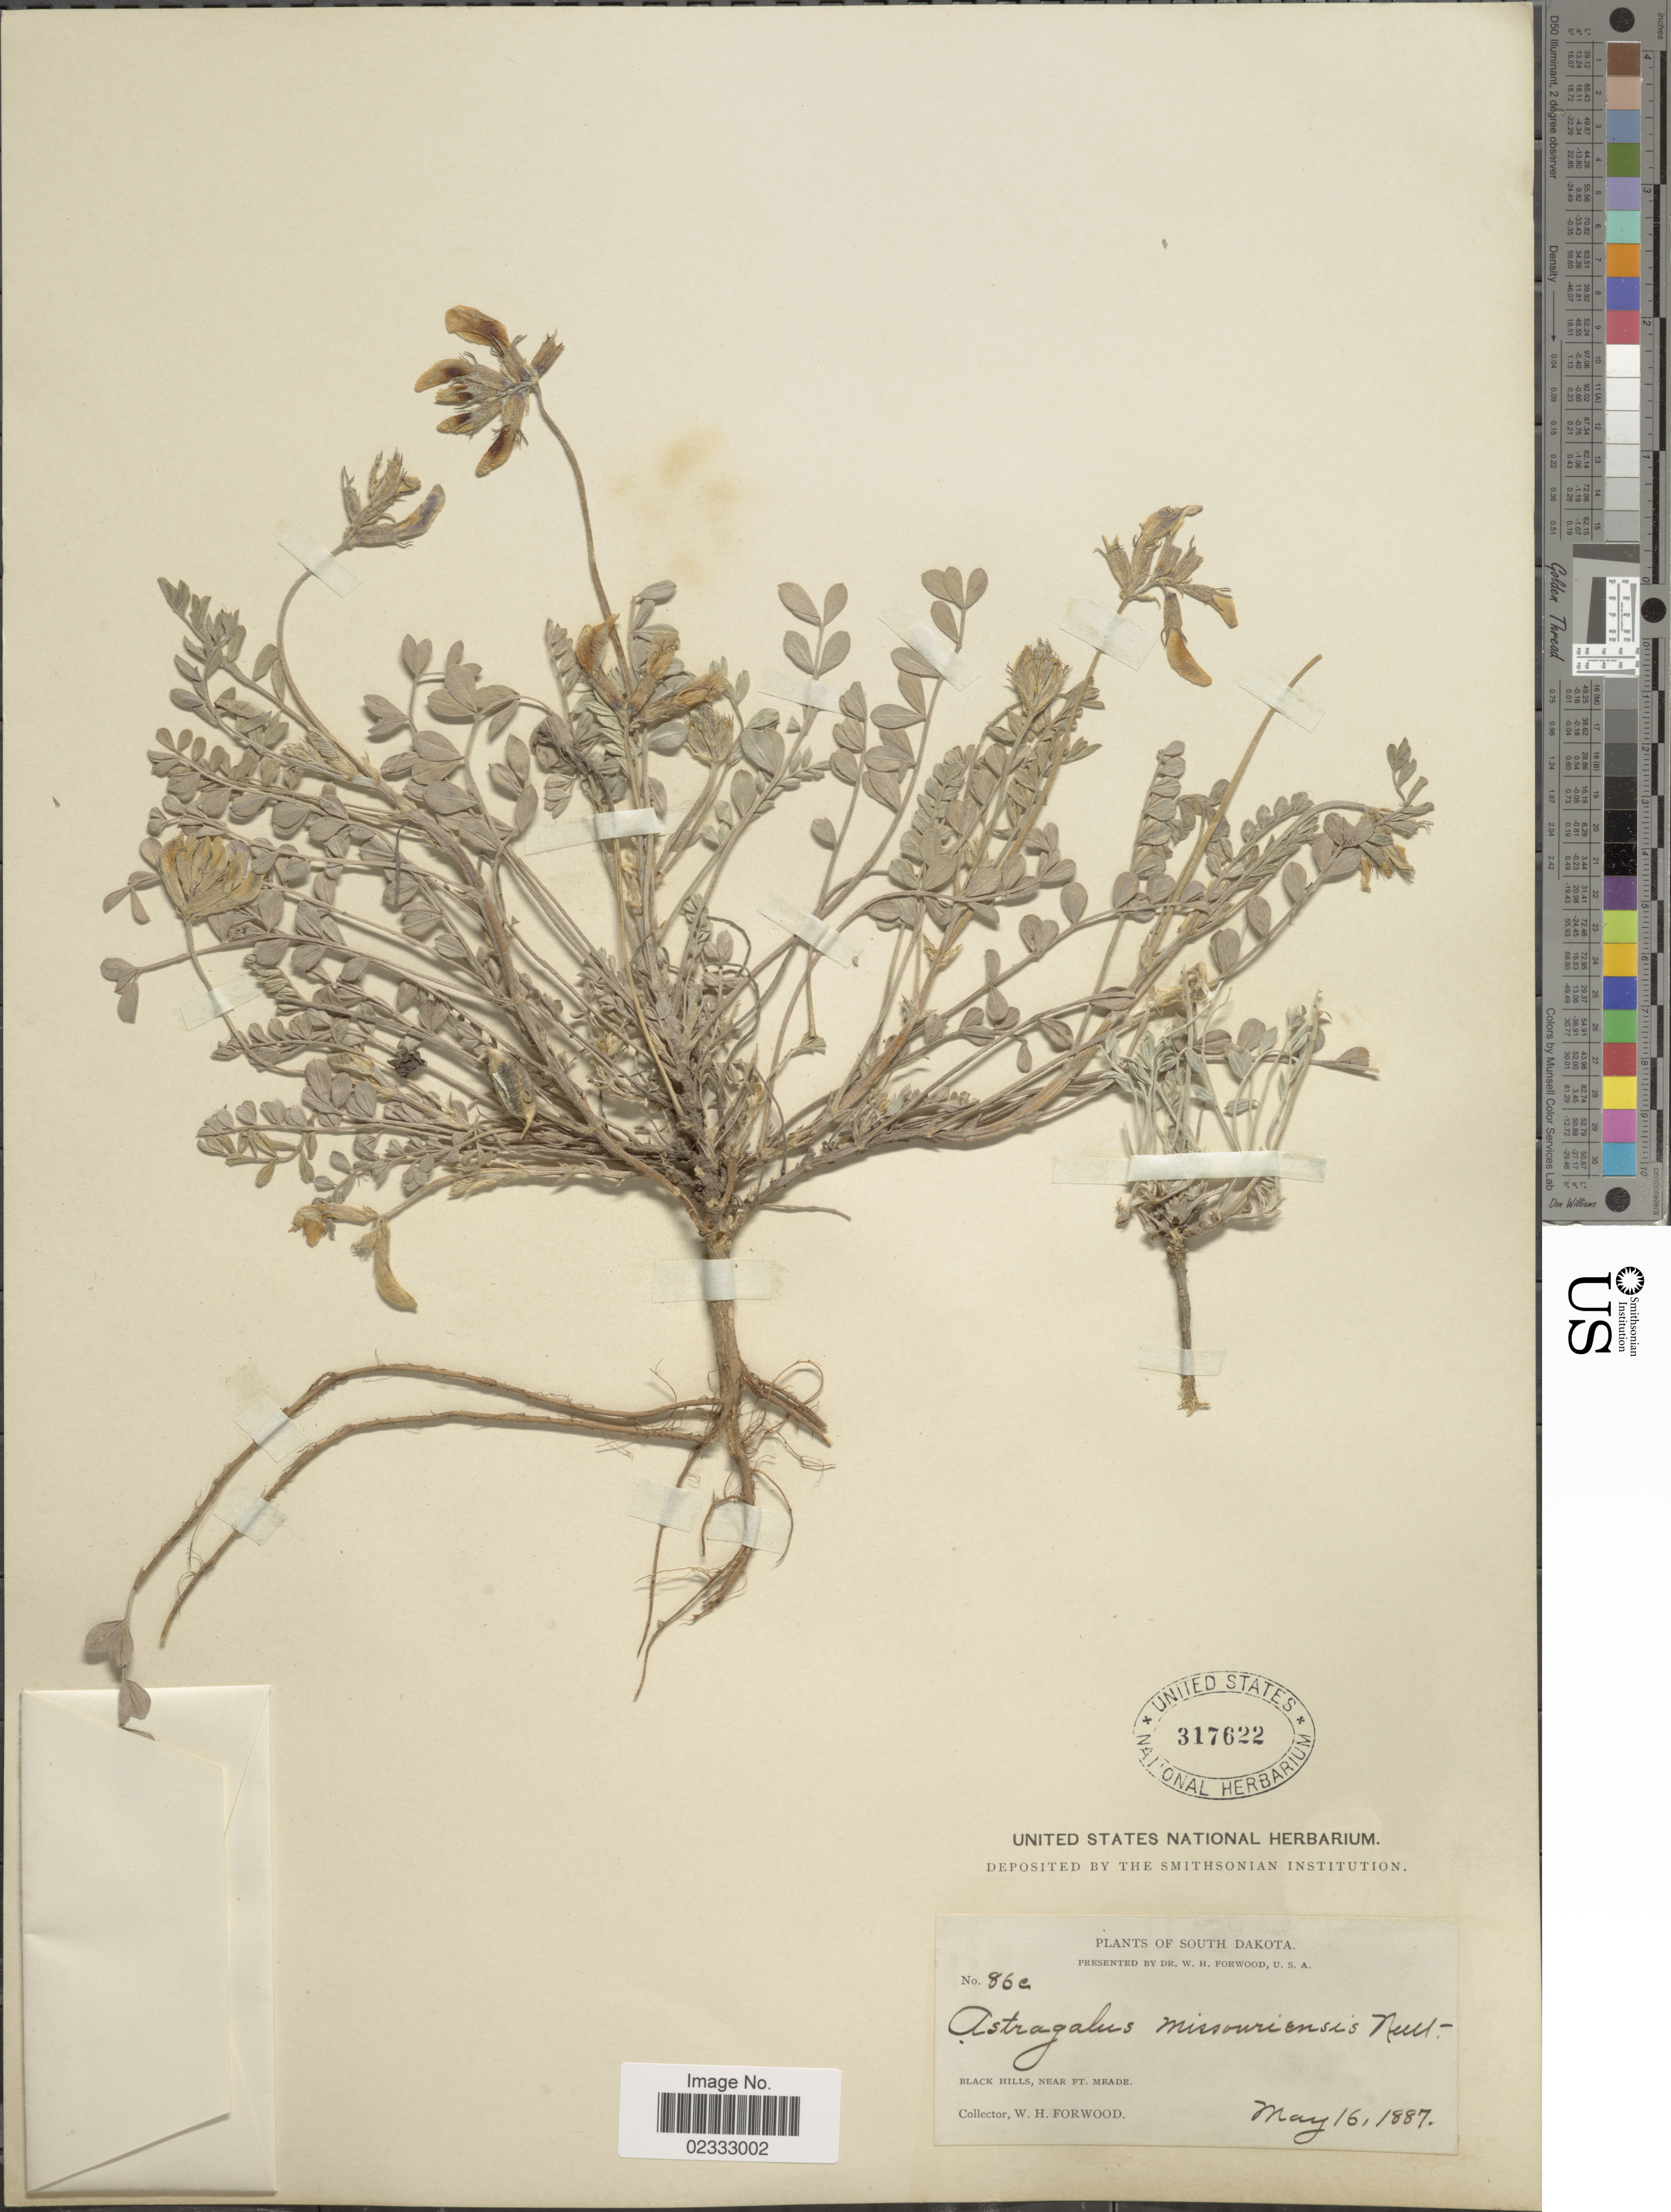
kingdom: Plantae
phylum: Tracheophyta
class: Magnoliopsida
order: Fabales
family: Fabaceae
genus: Astragalus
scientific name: Astragalus missouriensis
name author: Nutt.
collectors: W. Forwood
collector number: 86c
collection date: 1887-05-16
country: United States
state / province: South Dakota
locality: Black Hills, near Ft. Meade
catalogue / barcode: US 317622